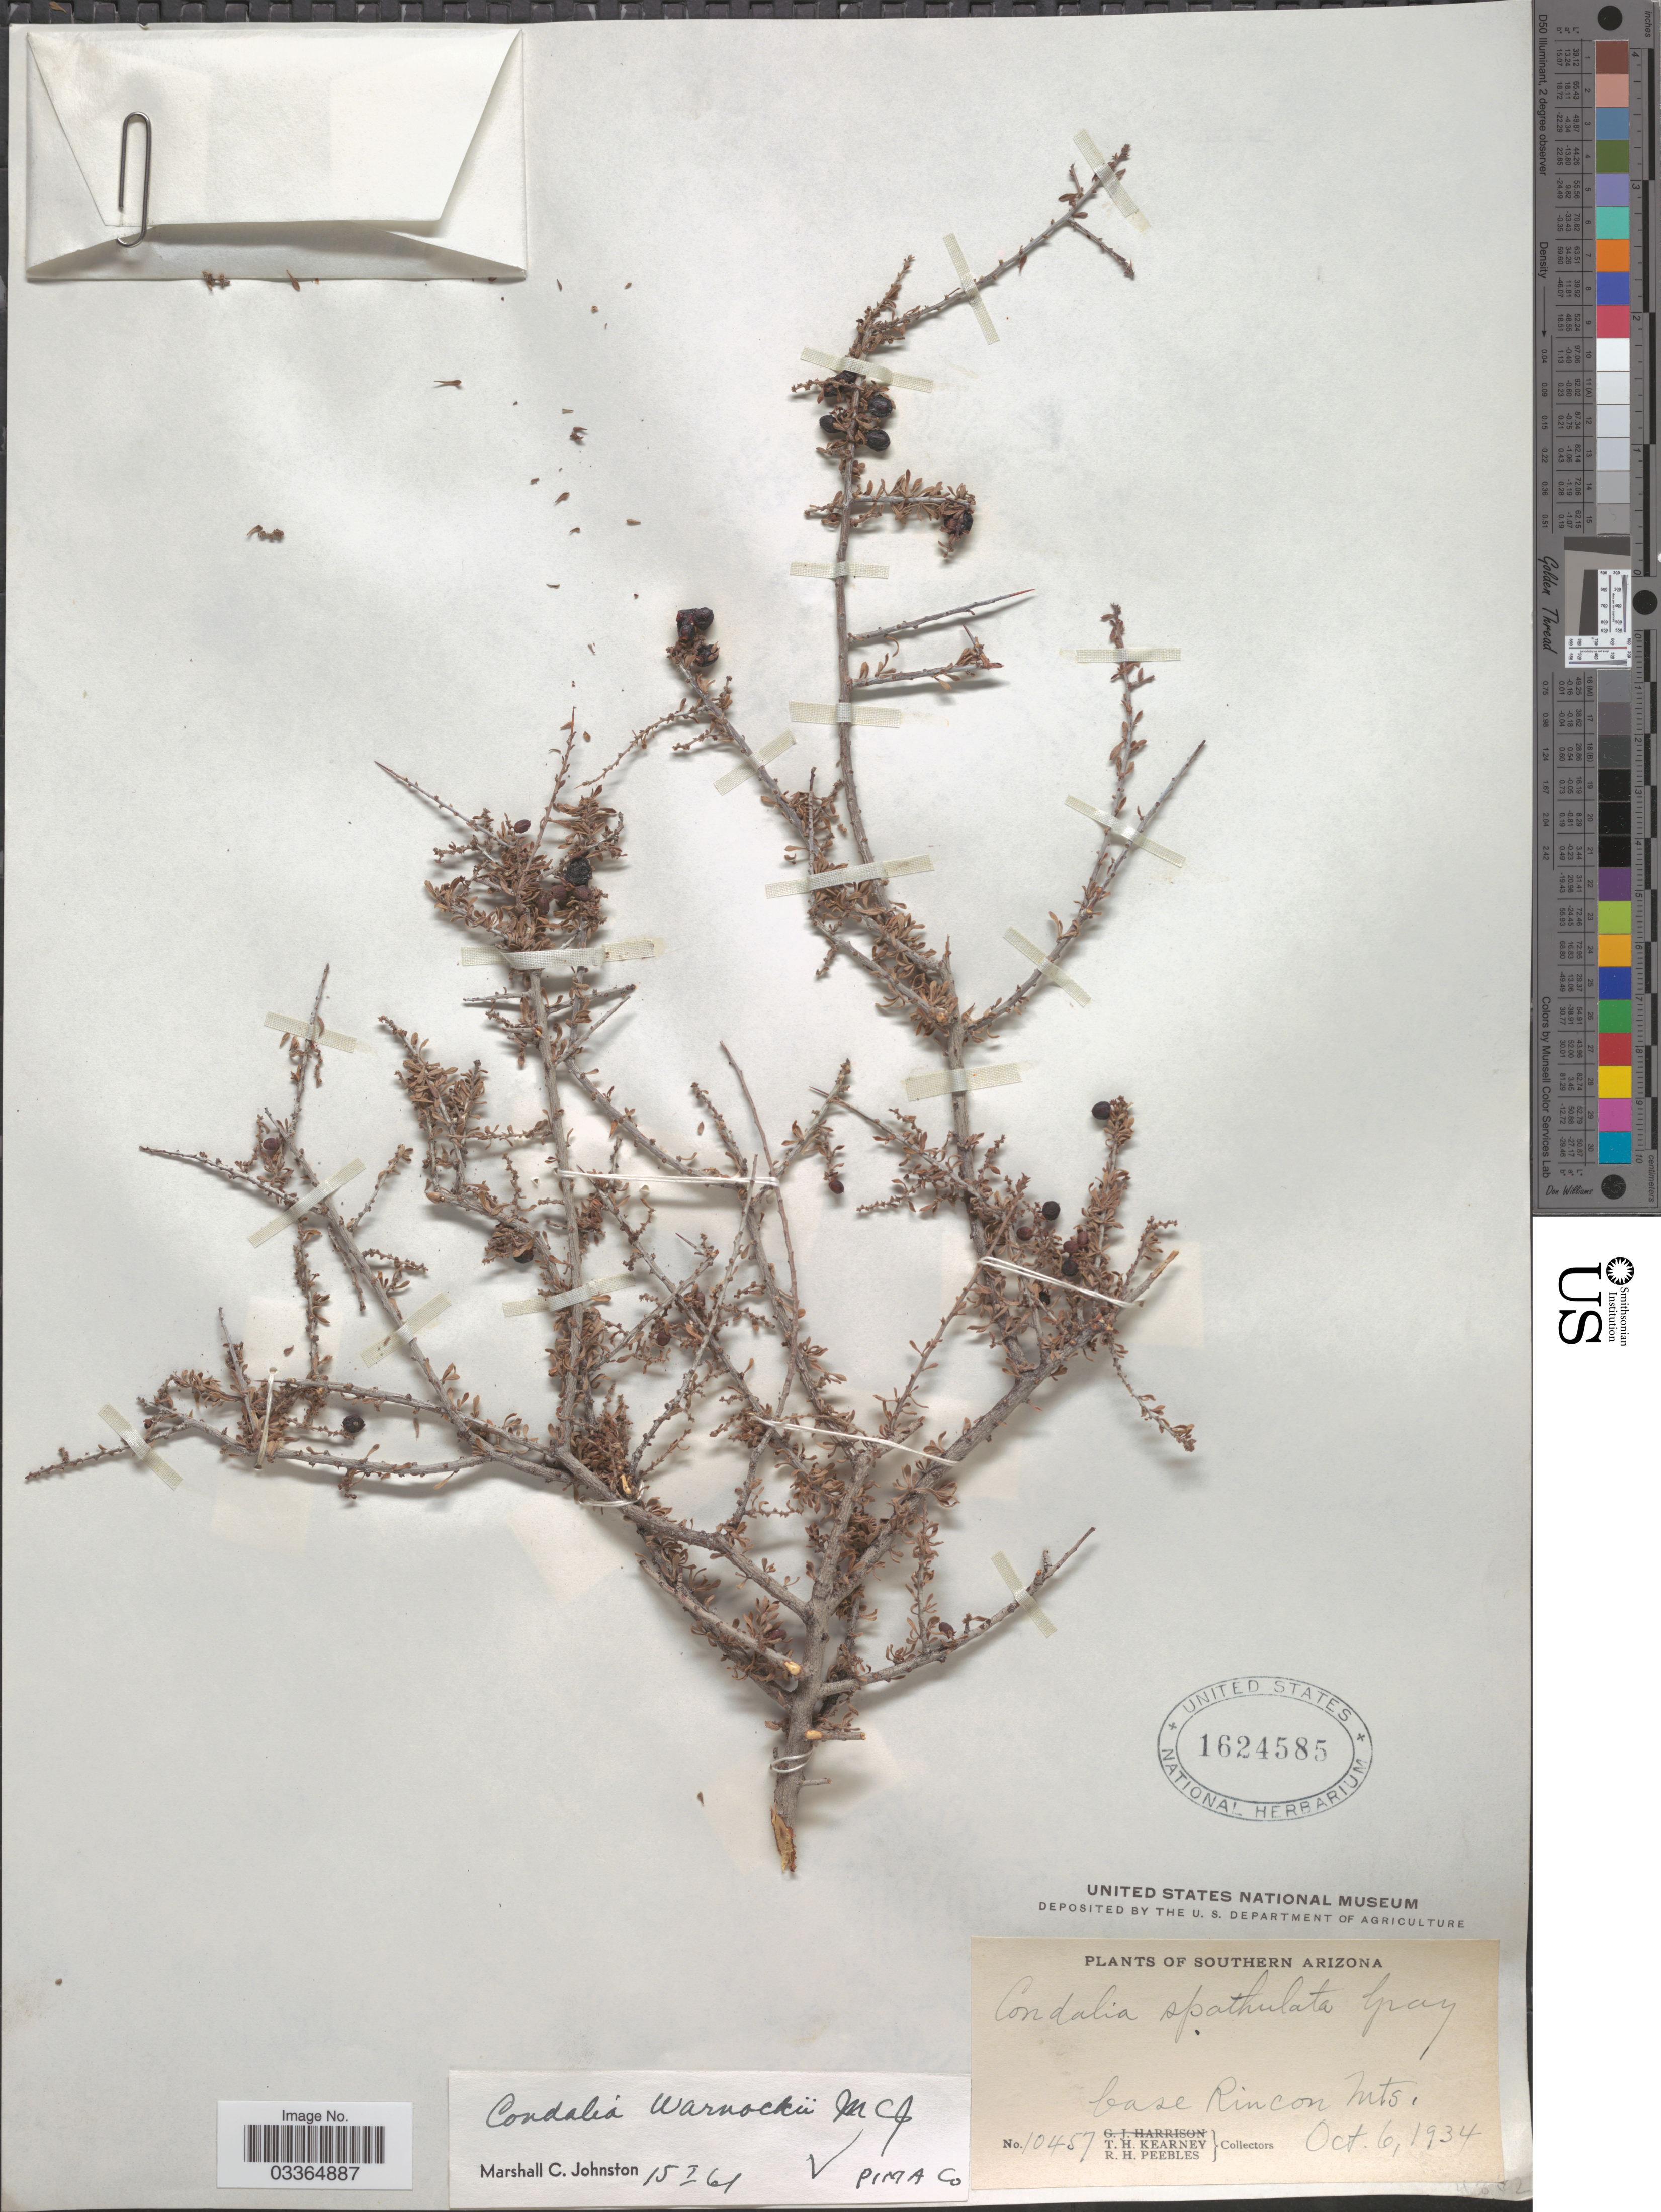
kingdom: Plantae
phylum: Tracheophyta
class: Magnoliopsida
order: Rosales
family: Rhamnaceae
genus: Condalia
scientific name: Condalia warnockii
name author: M.C. Johnst.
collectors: T. H. Kearney & R. H. Peebles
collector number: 10457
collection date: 1934-10-06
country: United States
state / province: Arizona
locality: Southern Arizona. Base Rincon Mts.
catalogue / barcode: US 1624585